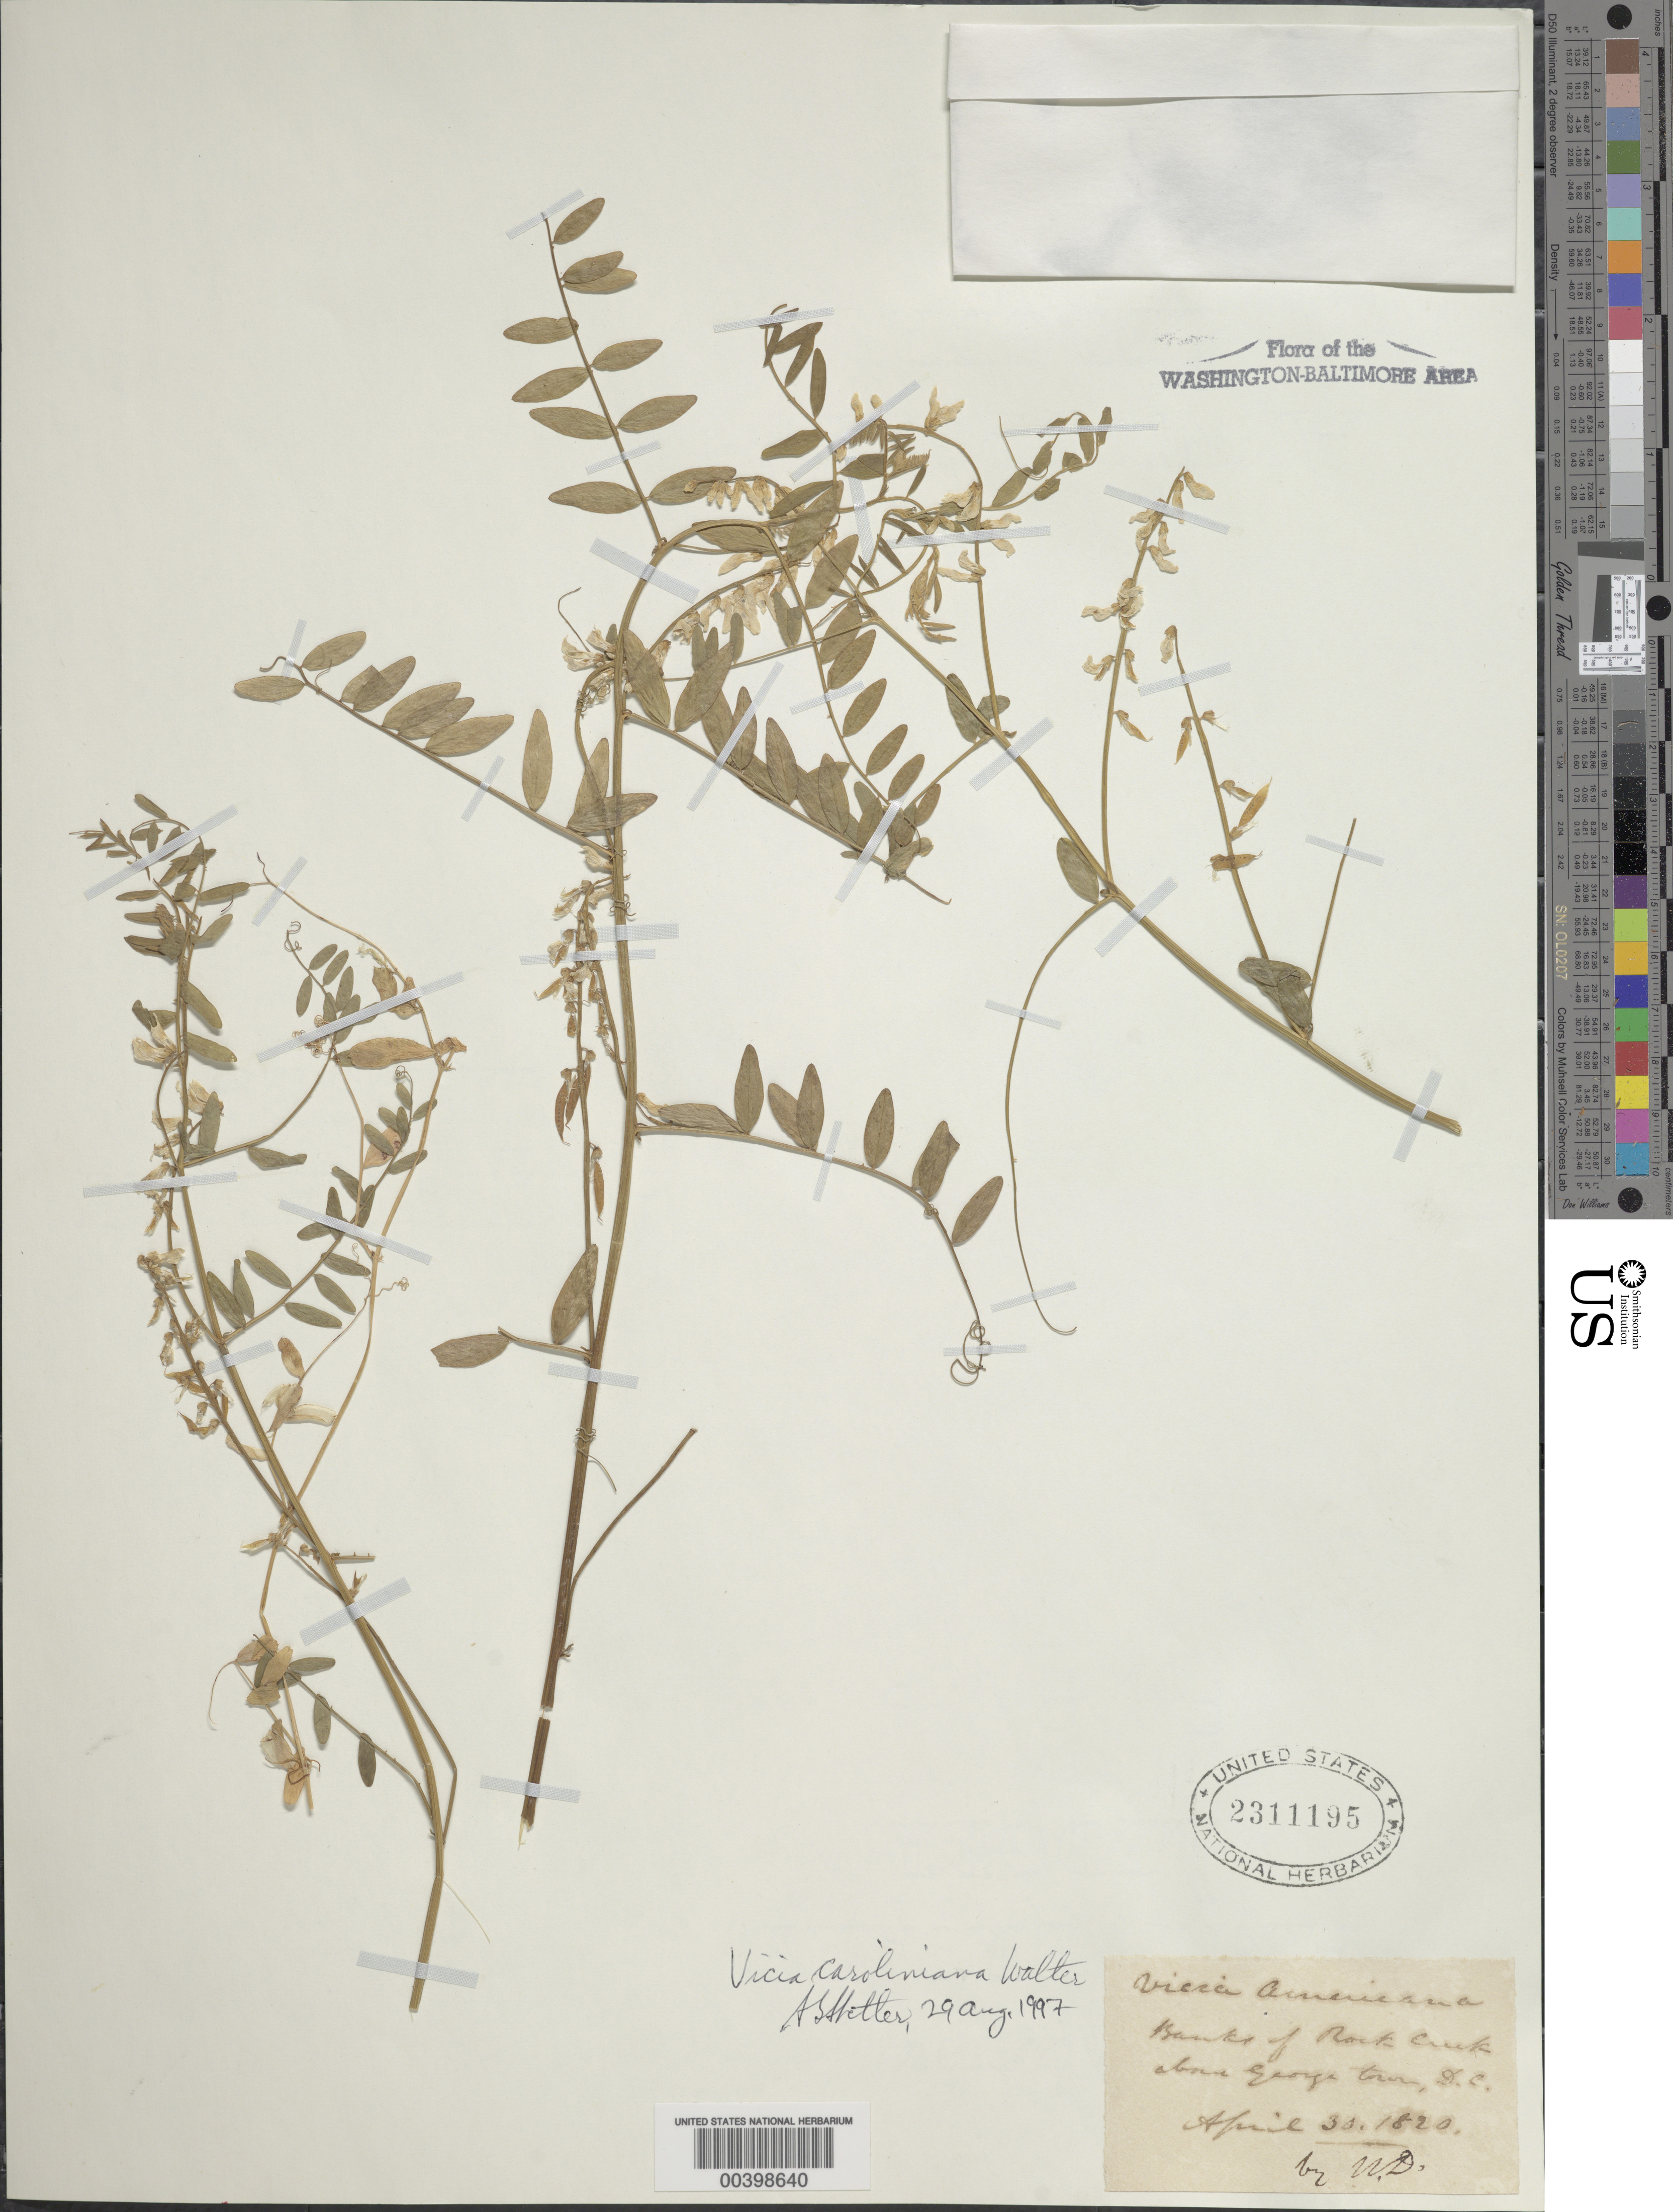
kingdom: Plantae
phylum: Tracheophyta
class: Magnoliopsida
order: Fabales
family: Fabaceae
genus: Vicia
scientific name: Vicia caroliniana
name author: Walter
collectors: W. Darlington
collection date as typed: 30 Apr 1820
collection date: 1820-04-30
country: United States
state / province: District of Columbia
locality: Rock Creek, above Georgetown Rock Creek Park and vicinity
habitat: Banks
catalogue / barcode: US 2311195